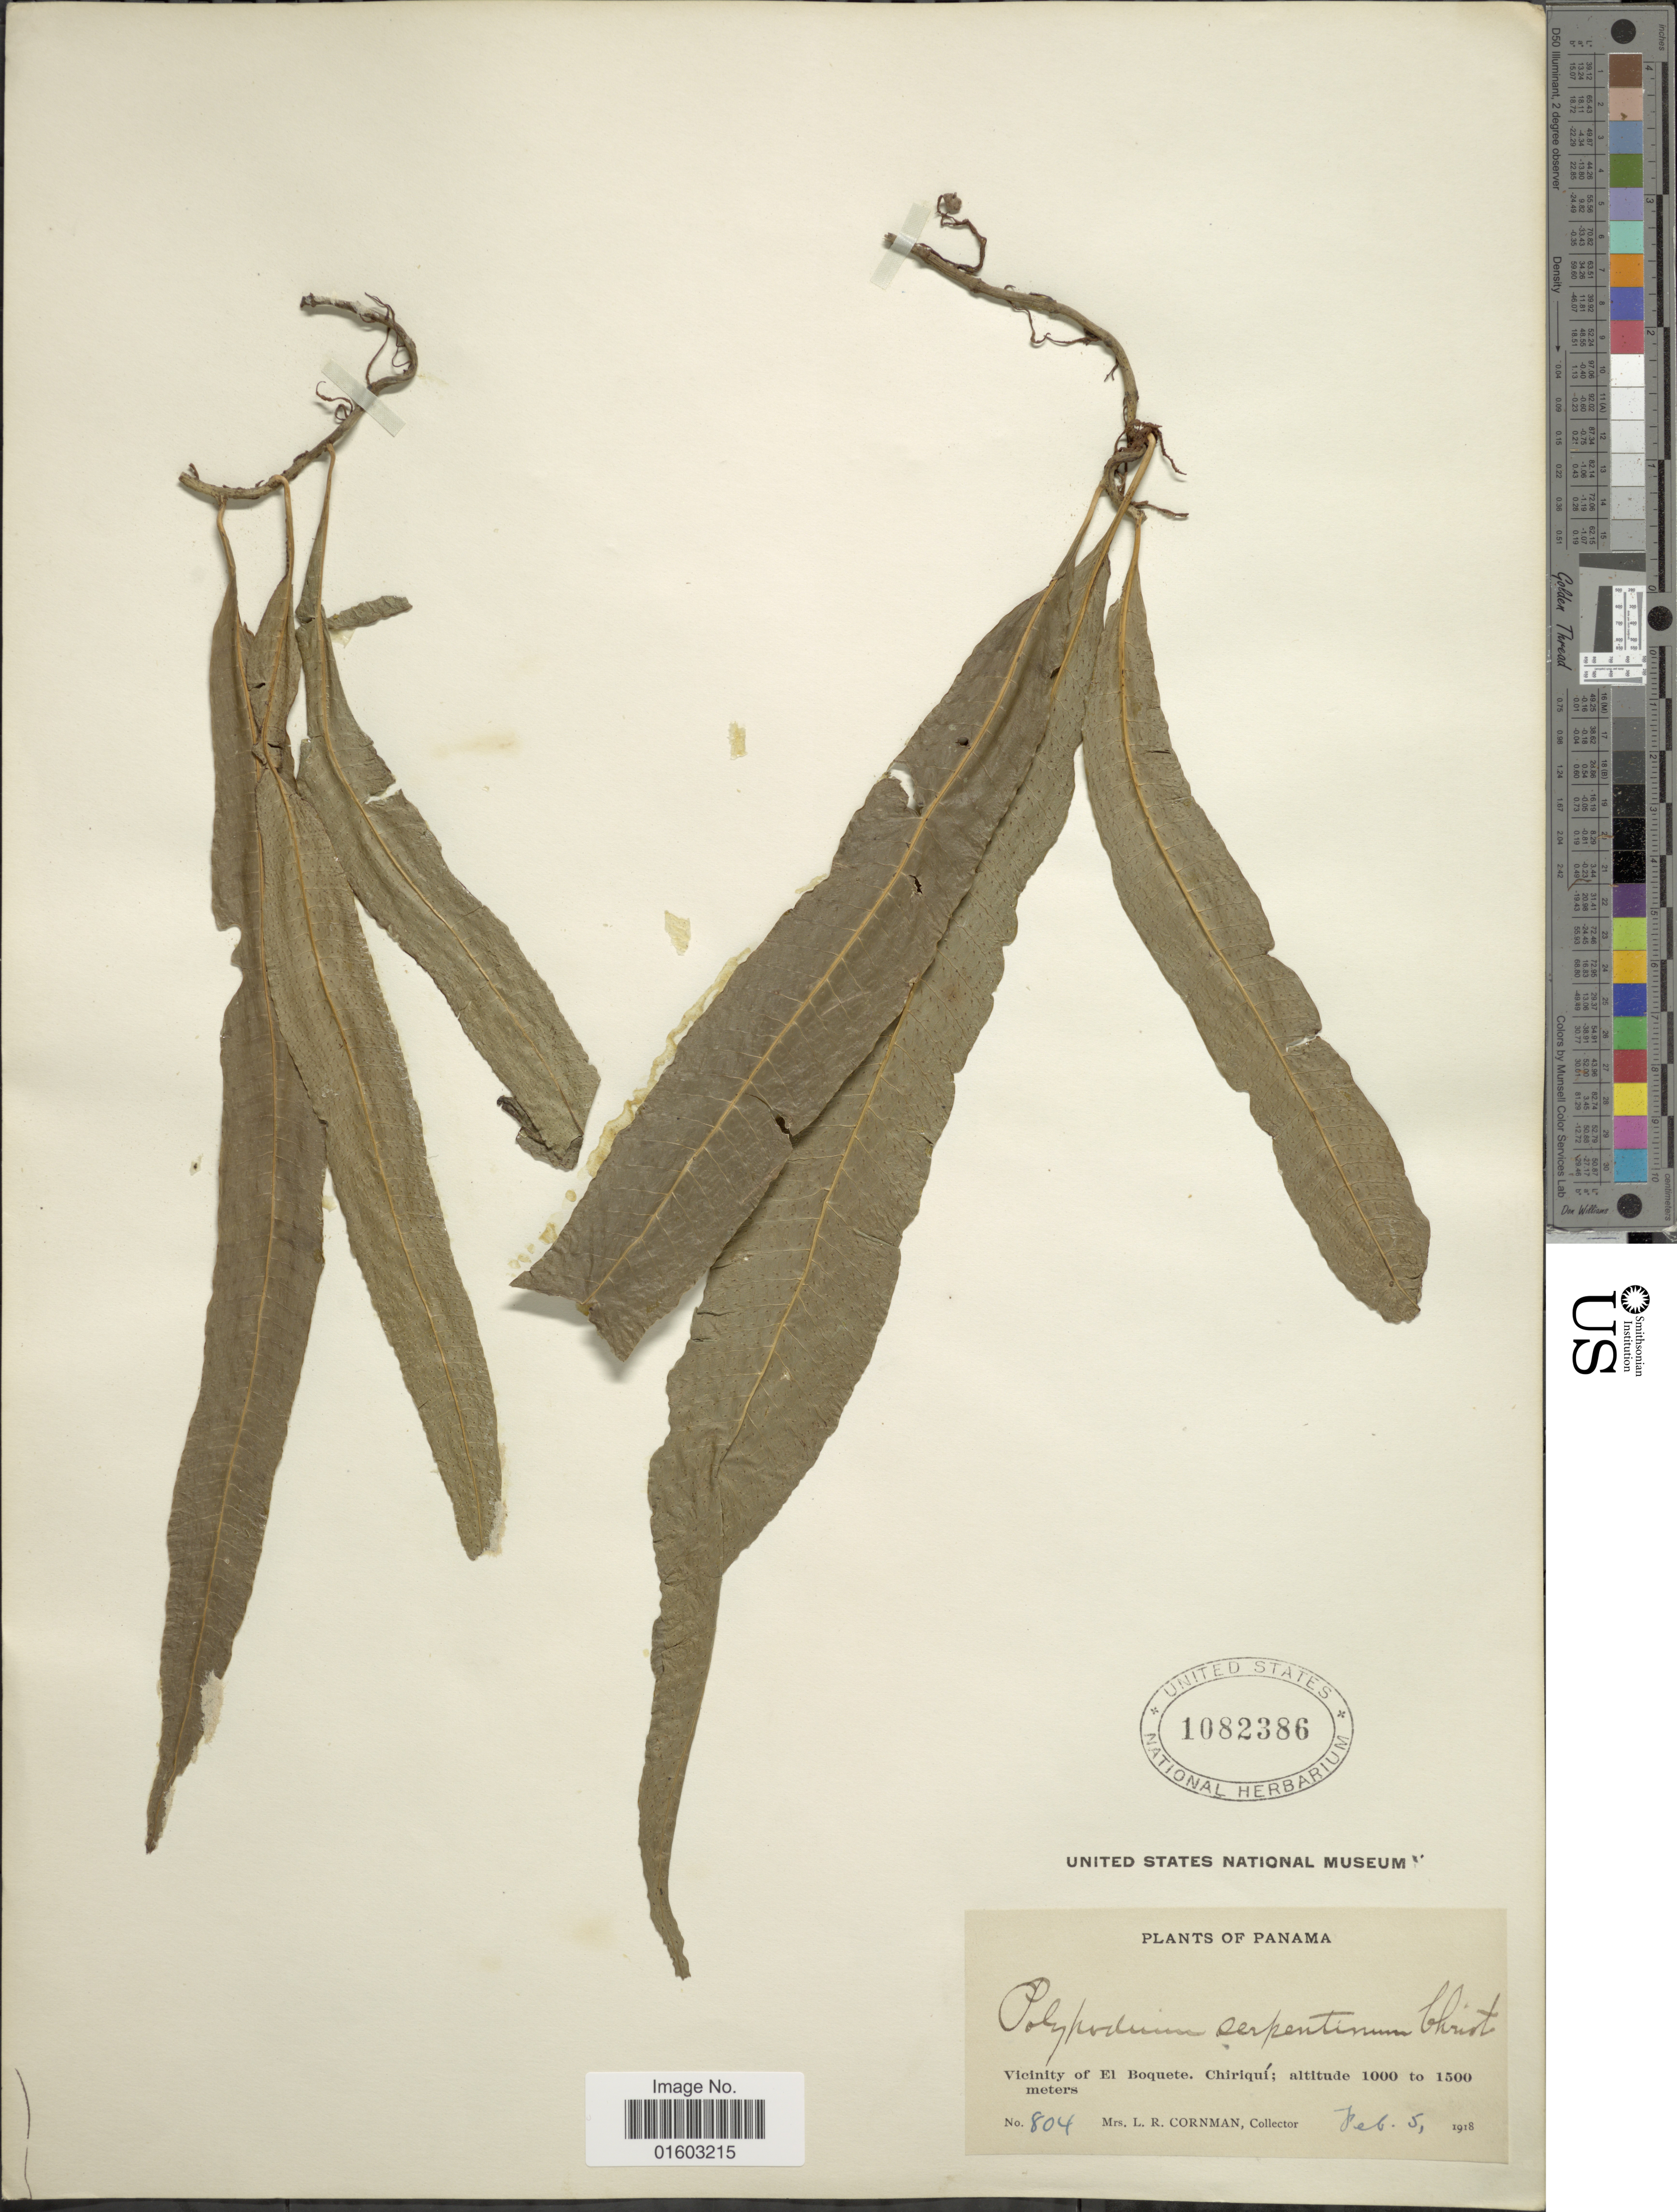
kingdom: Plantae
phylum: Tracheophyta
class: Polypodiopsida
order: Polypodiales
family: Polypodiaceae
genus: Campyloneurum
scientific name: Campyloneurum serpentinum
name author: (Christ) Ching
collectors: L. Cornman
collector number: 804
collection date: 1918-02-05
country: Panama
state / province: Chiriqui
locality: Vicinity of El Boquete, Chiriqui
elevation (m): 1000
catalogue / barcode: US 1082386